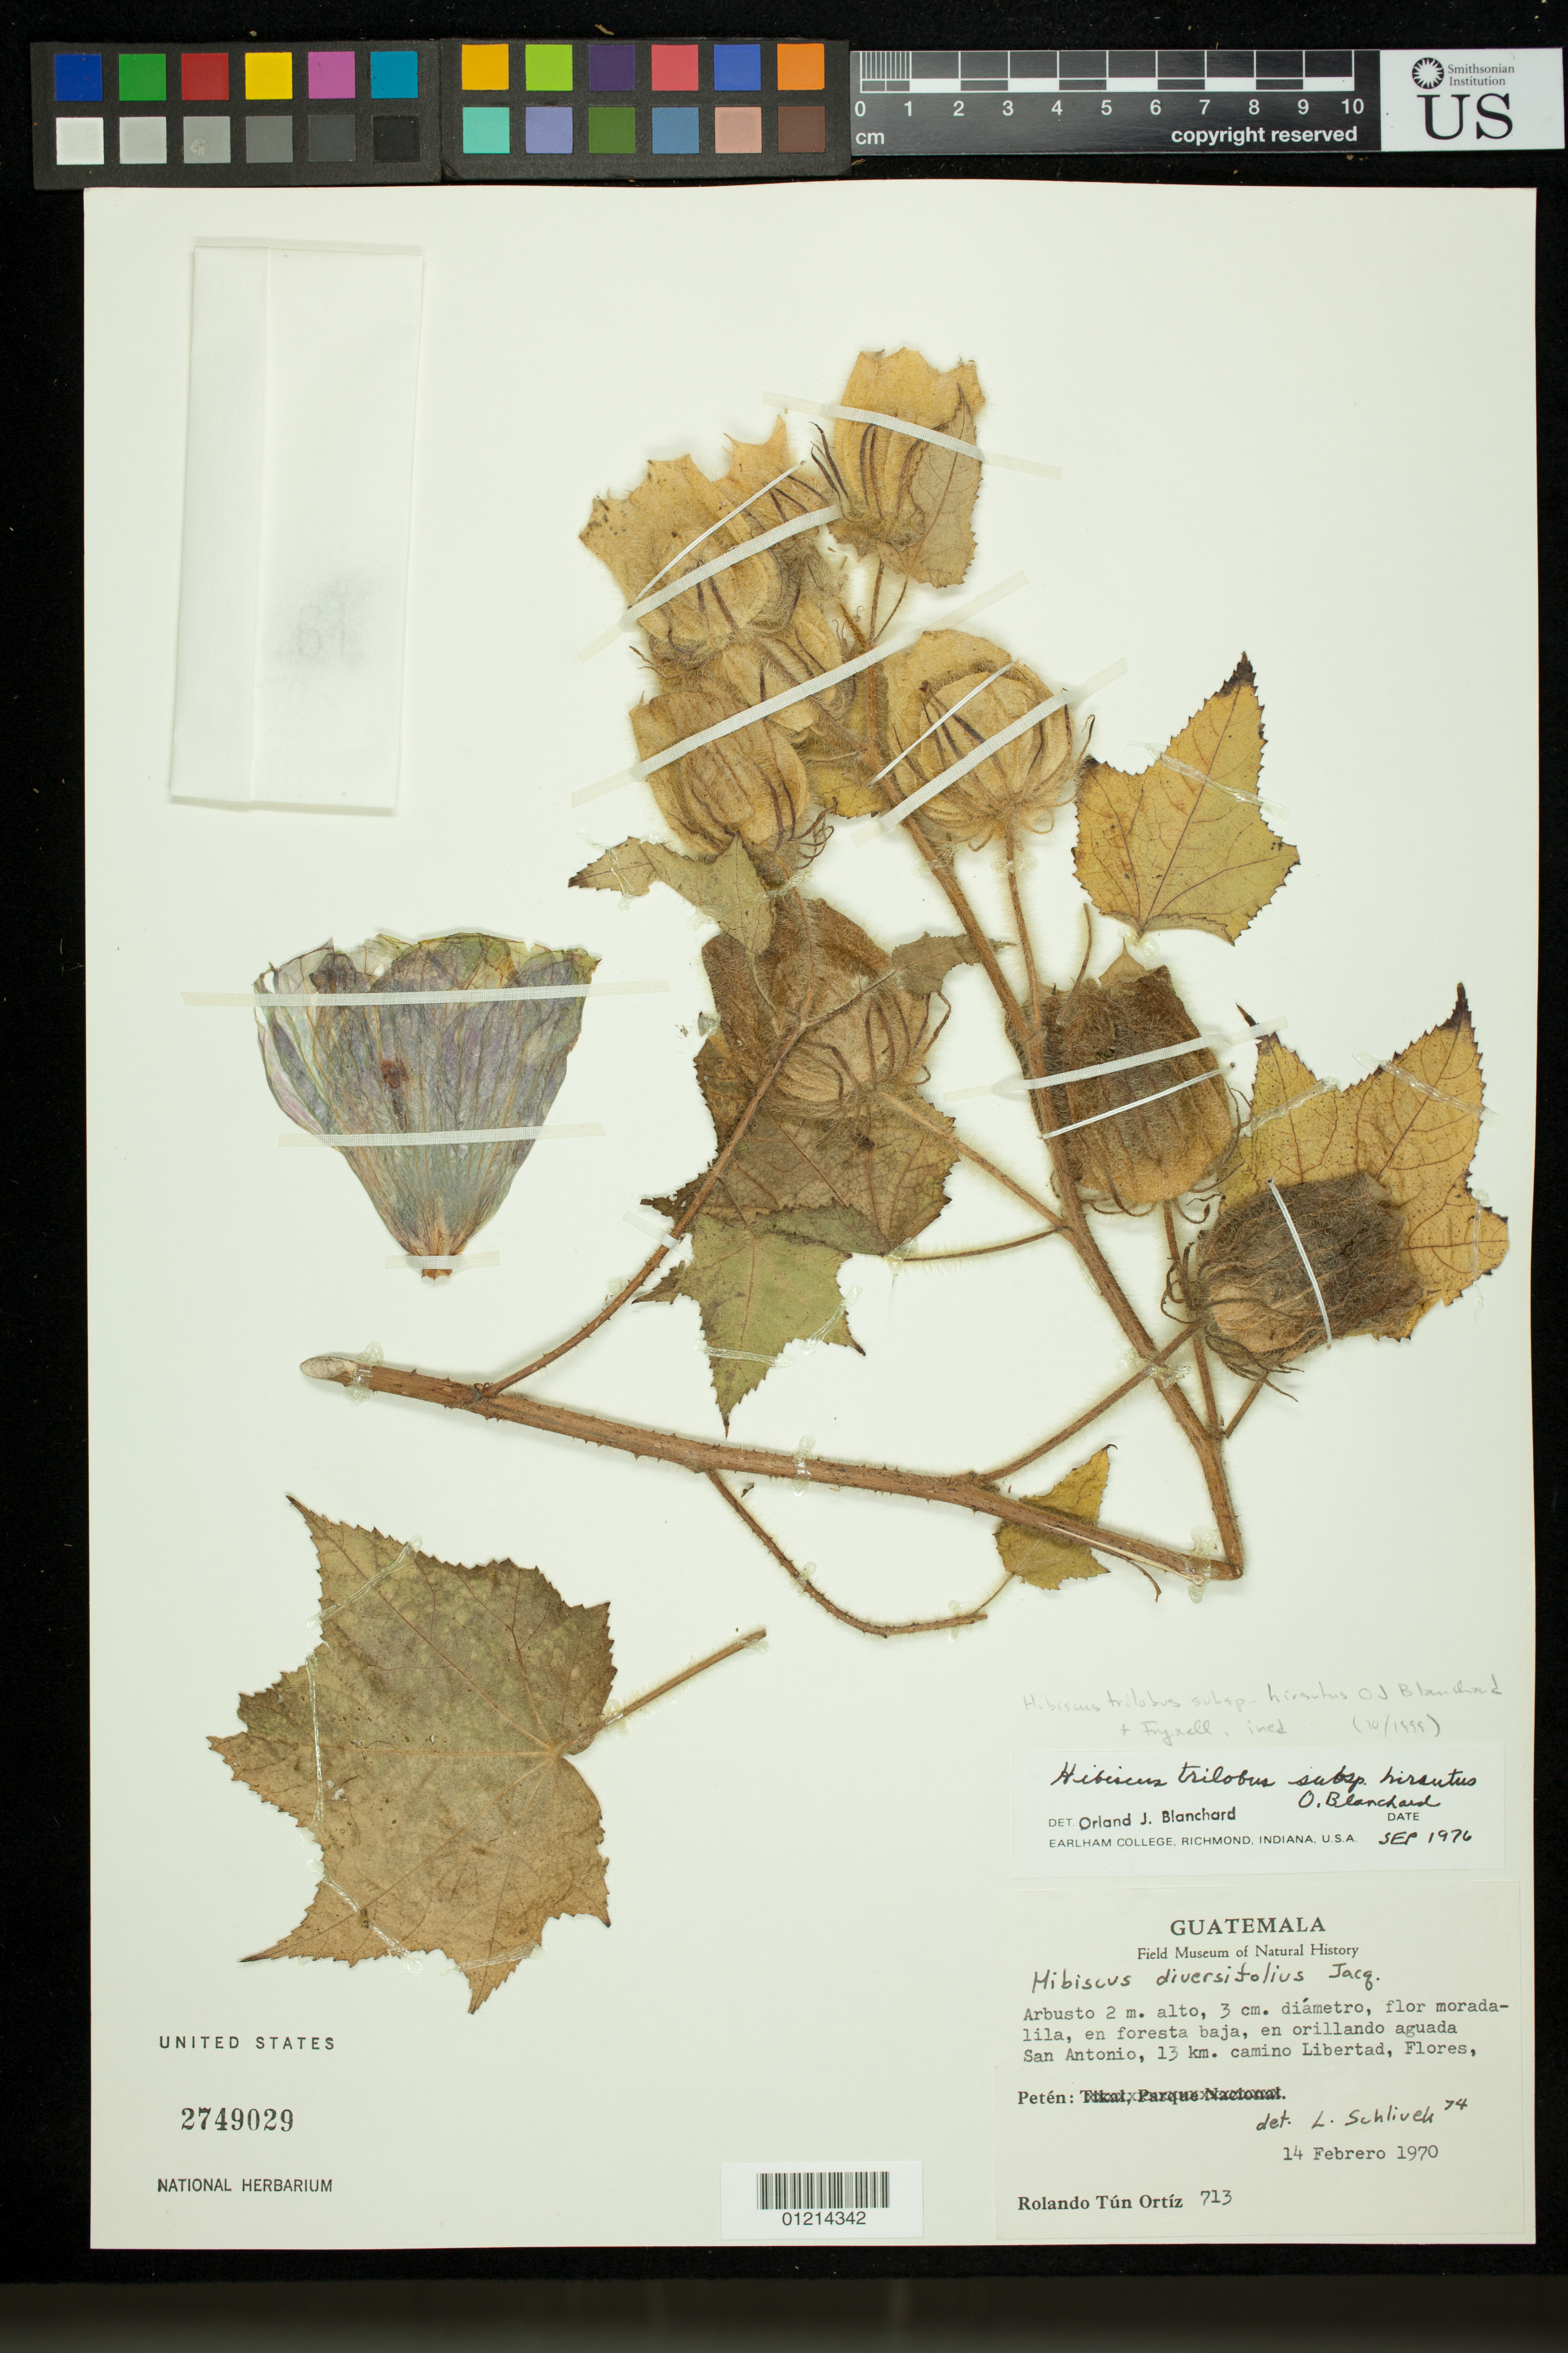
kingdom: Plantae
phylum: Tracheophyta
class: Magnoliopsida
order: Malvales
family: Malvaceae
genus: Hibiscus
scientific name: Hibiscus trilobus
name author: Aubl.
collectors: R. Tún Ortíz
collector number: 713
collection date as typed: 14 Feb 1970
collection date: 1970-02-14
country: Guatemala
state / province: El Petén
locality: En foresta baja, en orillando aguada San Antonio, 13 km. camino Libertad, Flores.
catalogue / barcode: US 2749029